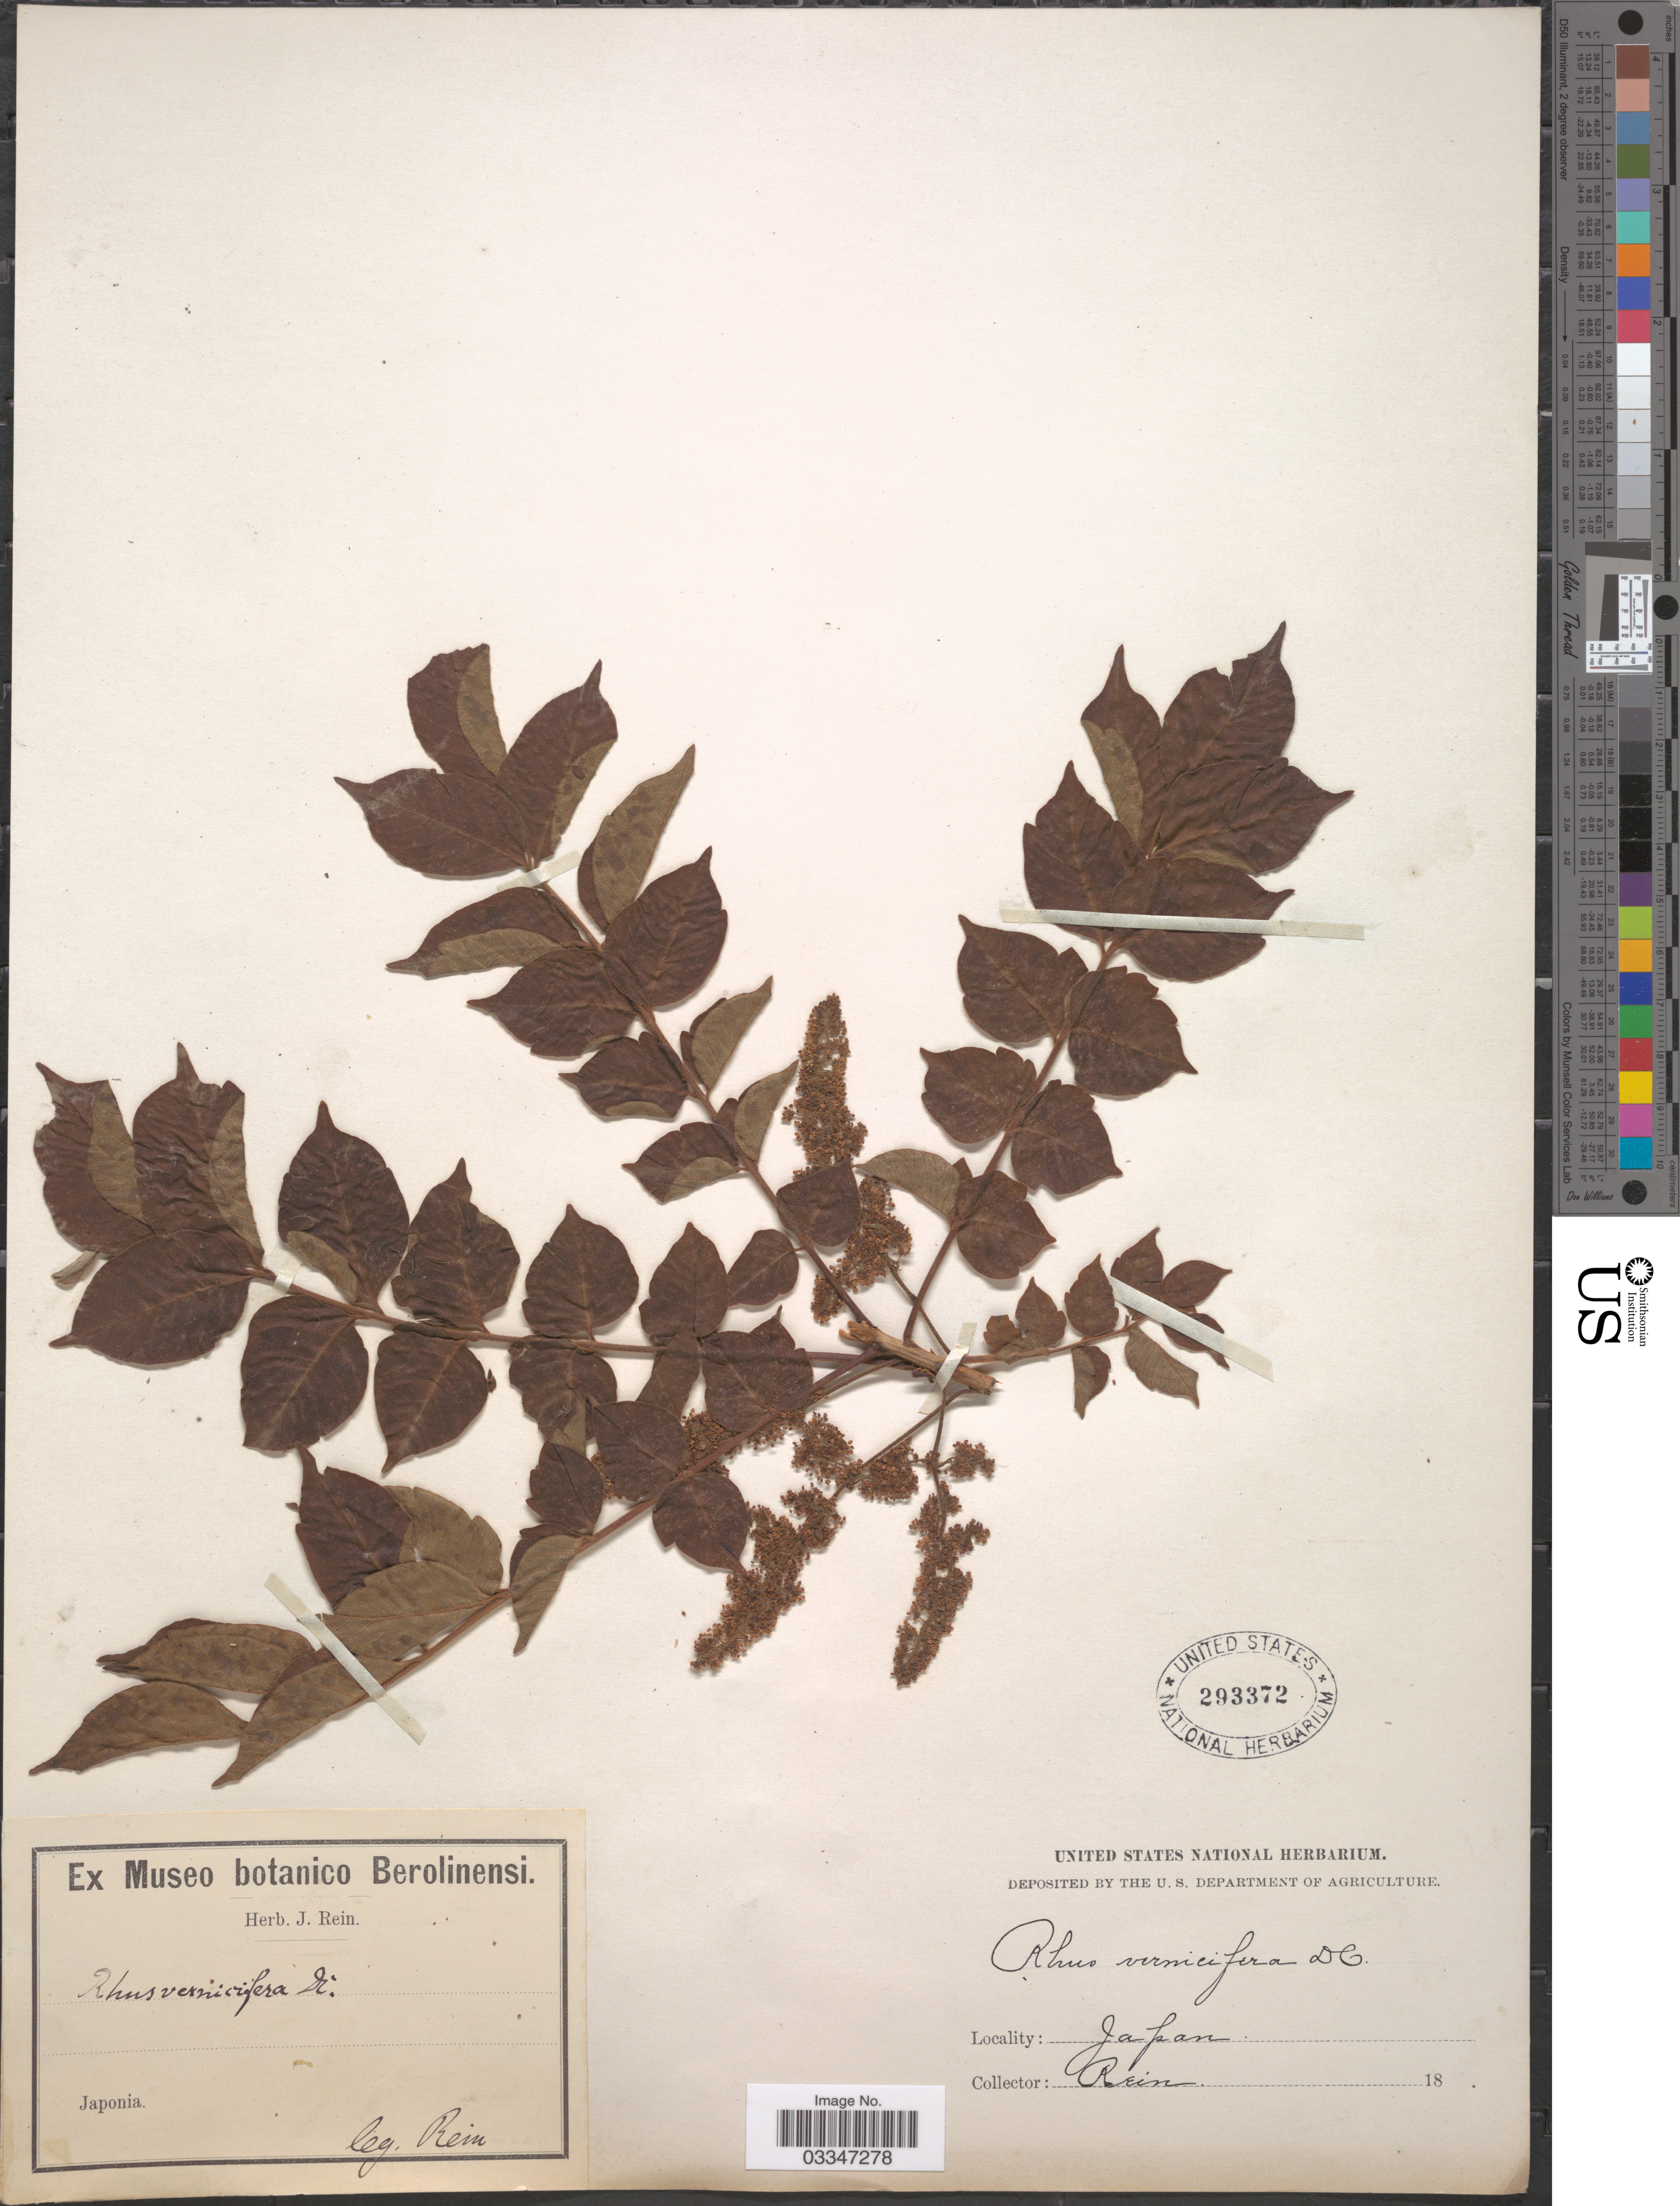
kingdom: Plantae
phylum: Tracheophyta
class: Magnoliopsida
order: Sapindales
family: Anacardiaceae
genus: Rhus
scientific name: Rhus verniciflua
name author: Stokes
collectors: J. Rein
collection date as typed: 18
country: Japan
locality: Japonia.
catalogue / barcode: US 293372